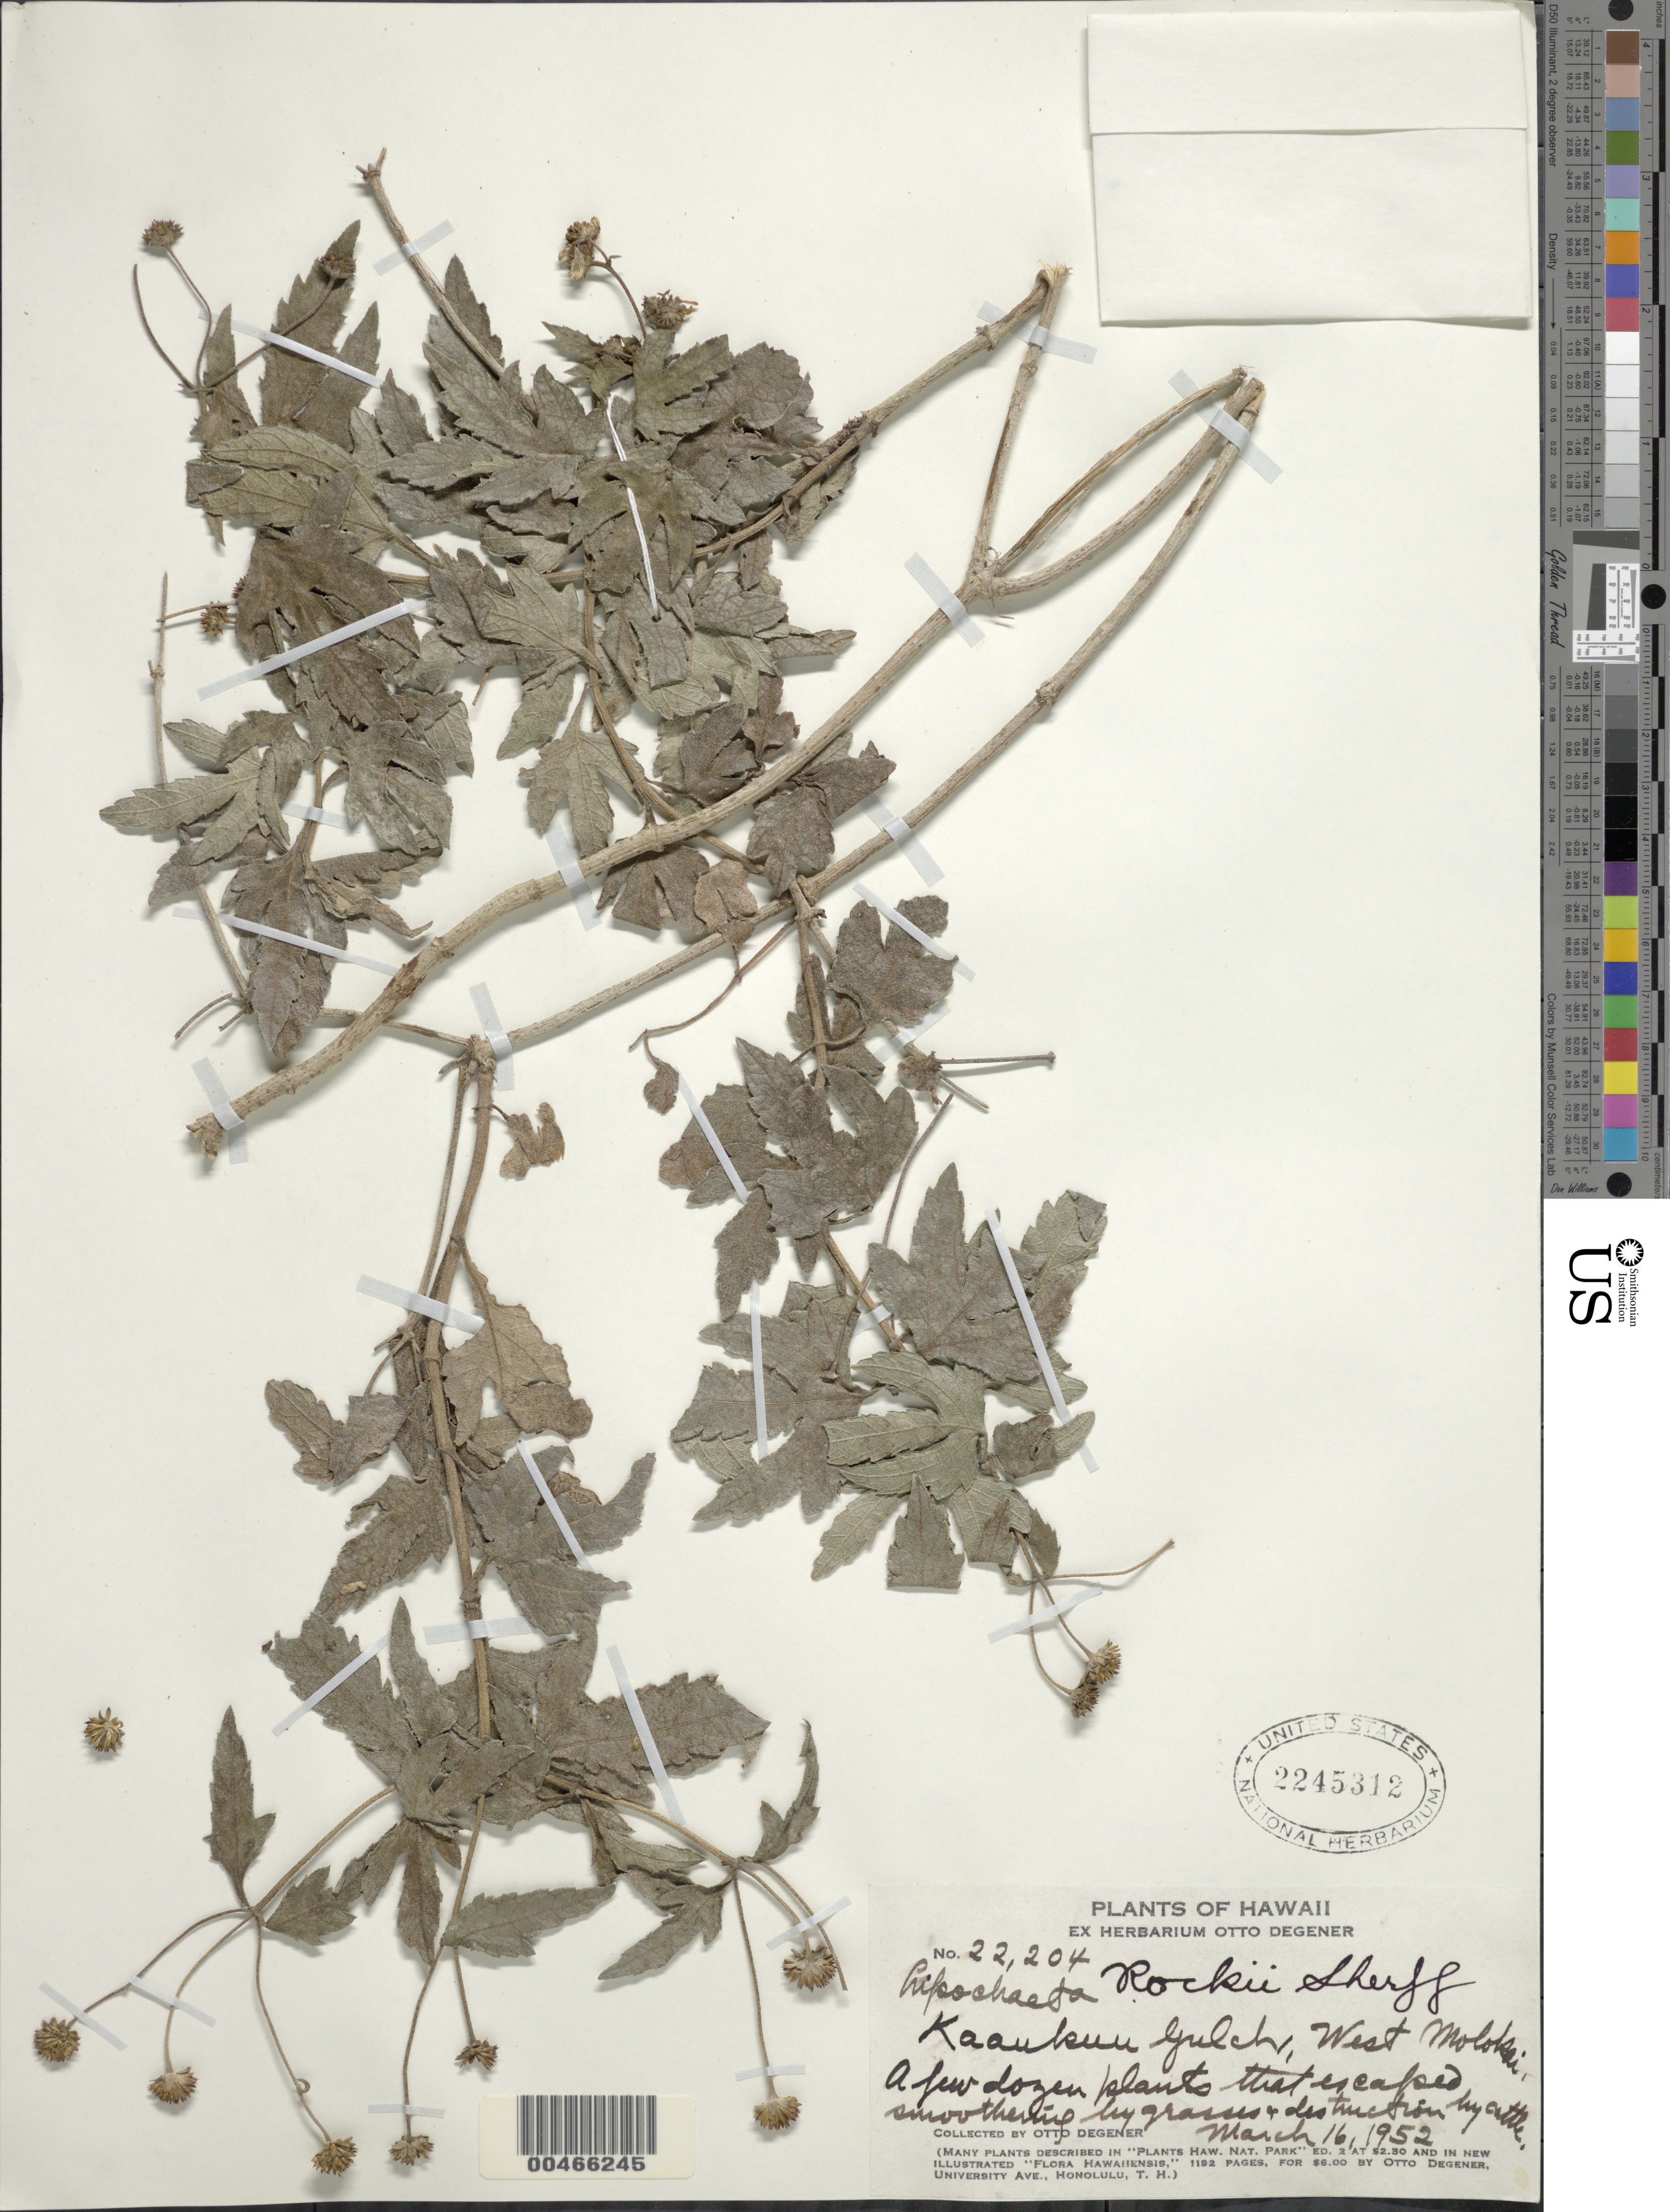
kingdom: Plantae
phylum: Tracheophyta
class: Magnoliopsida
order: Asterales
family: Asteraceae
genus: Lipochaeta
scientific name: Lipochaeta rockii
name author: Sherff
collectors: O. Degener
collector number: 22204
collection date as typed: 16 Mar 1952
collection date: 1952-03-16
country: United States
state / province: Hawaii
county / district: Maui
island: Moloka'i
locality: Kaaukuu Gulch, W Molokai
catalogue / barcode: US 2245312